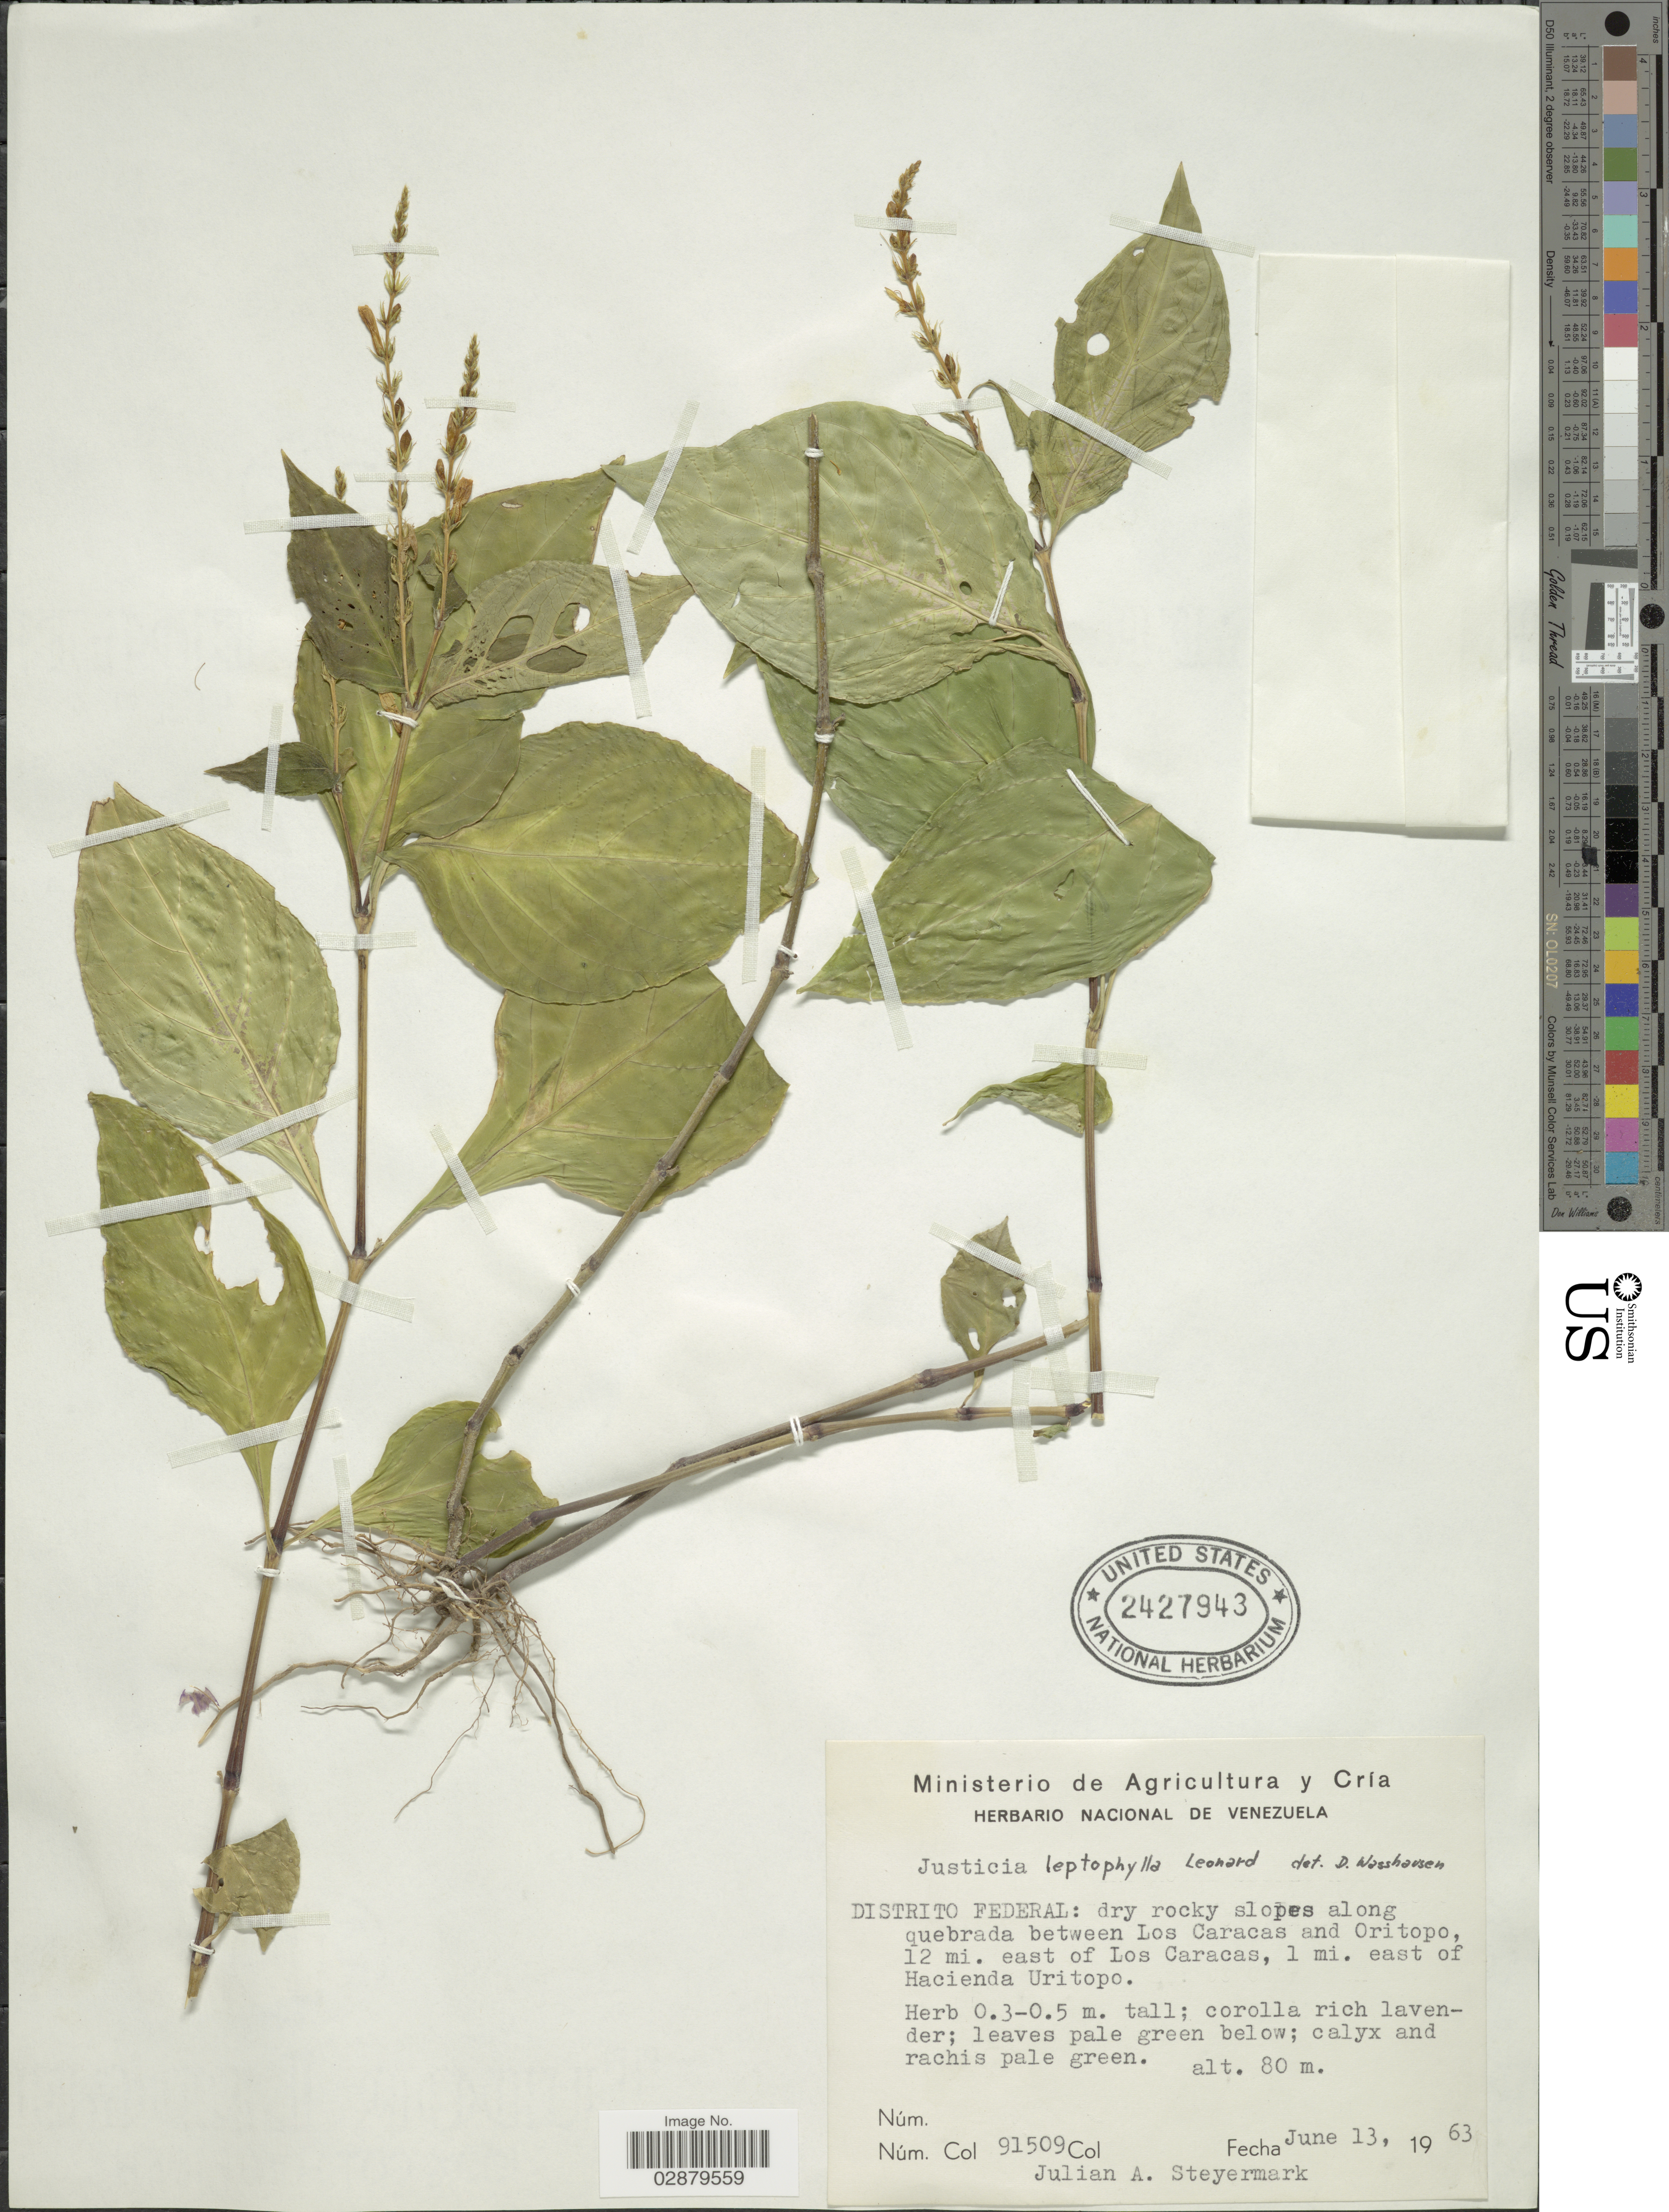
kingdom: Plantae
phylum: Tracheophyta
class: Magnoliopsida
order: Lamiales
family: Acanthaceae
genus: Justicia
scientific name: Justicia leptophylla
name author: Leonard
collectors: J. Steyermark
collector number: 91509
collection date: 1963-06-13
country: Venezuela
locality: Distrito Federal: along quebrada between Los Caracas and Oritopo, 12 mi. east of Los Caracas, 1 mi. east of Hacienda Uritopo.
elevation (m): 80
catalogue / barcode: US 2427943